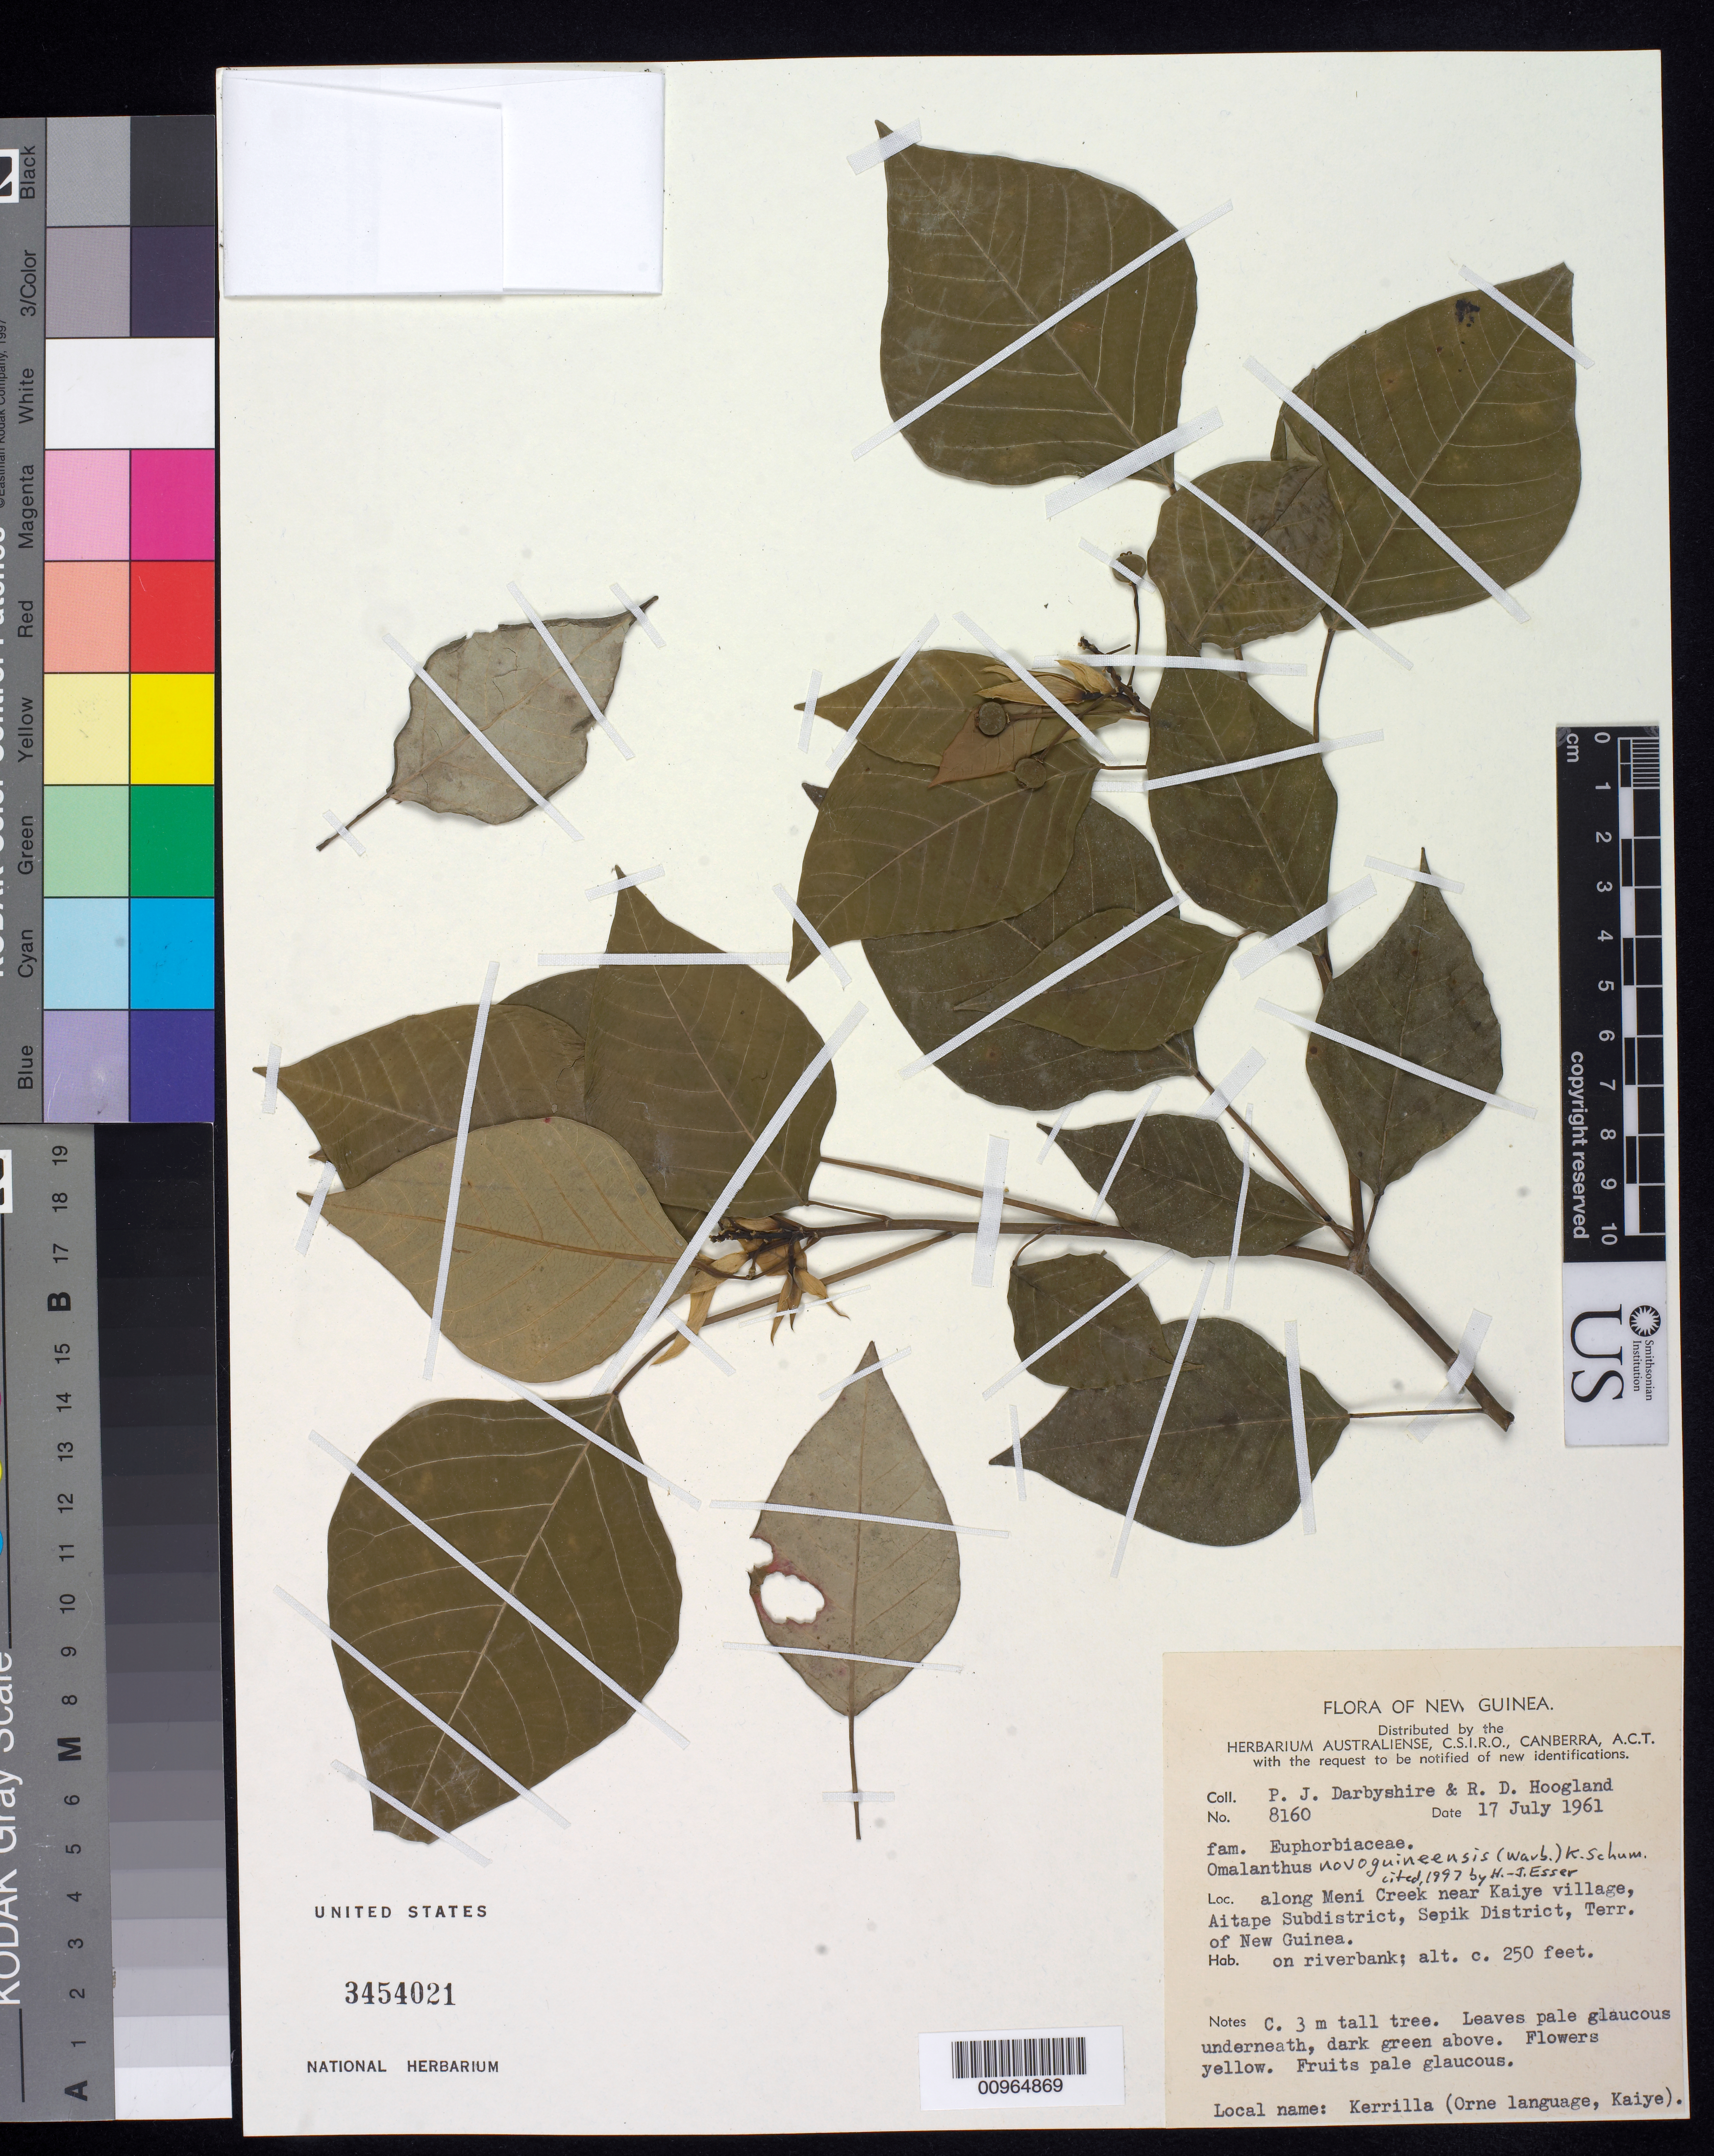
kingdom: Plantae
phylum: Tracheophyta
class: Magnoliopsida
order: Malpighiales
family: Euphorbiaceae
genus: Homalanthus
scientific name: Homalanthus novoguineensis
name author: (Warb.) K. Schum.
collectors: P. Darbyshire & R. D. Hoogland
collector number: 8160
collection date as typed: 17 Jul 1961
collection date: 1961-07-17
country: Papua New Guinea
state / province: Sandaun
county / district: Aitape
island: New Guinea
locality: along Meni Creek near Kaiye Village. On riverbank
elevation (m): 76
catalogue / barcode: US 3454021